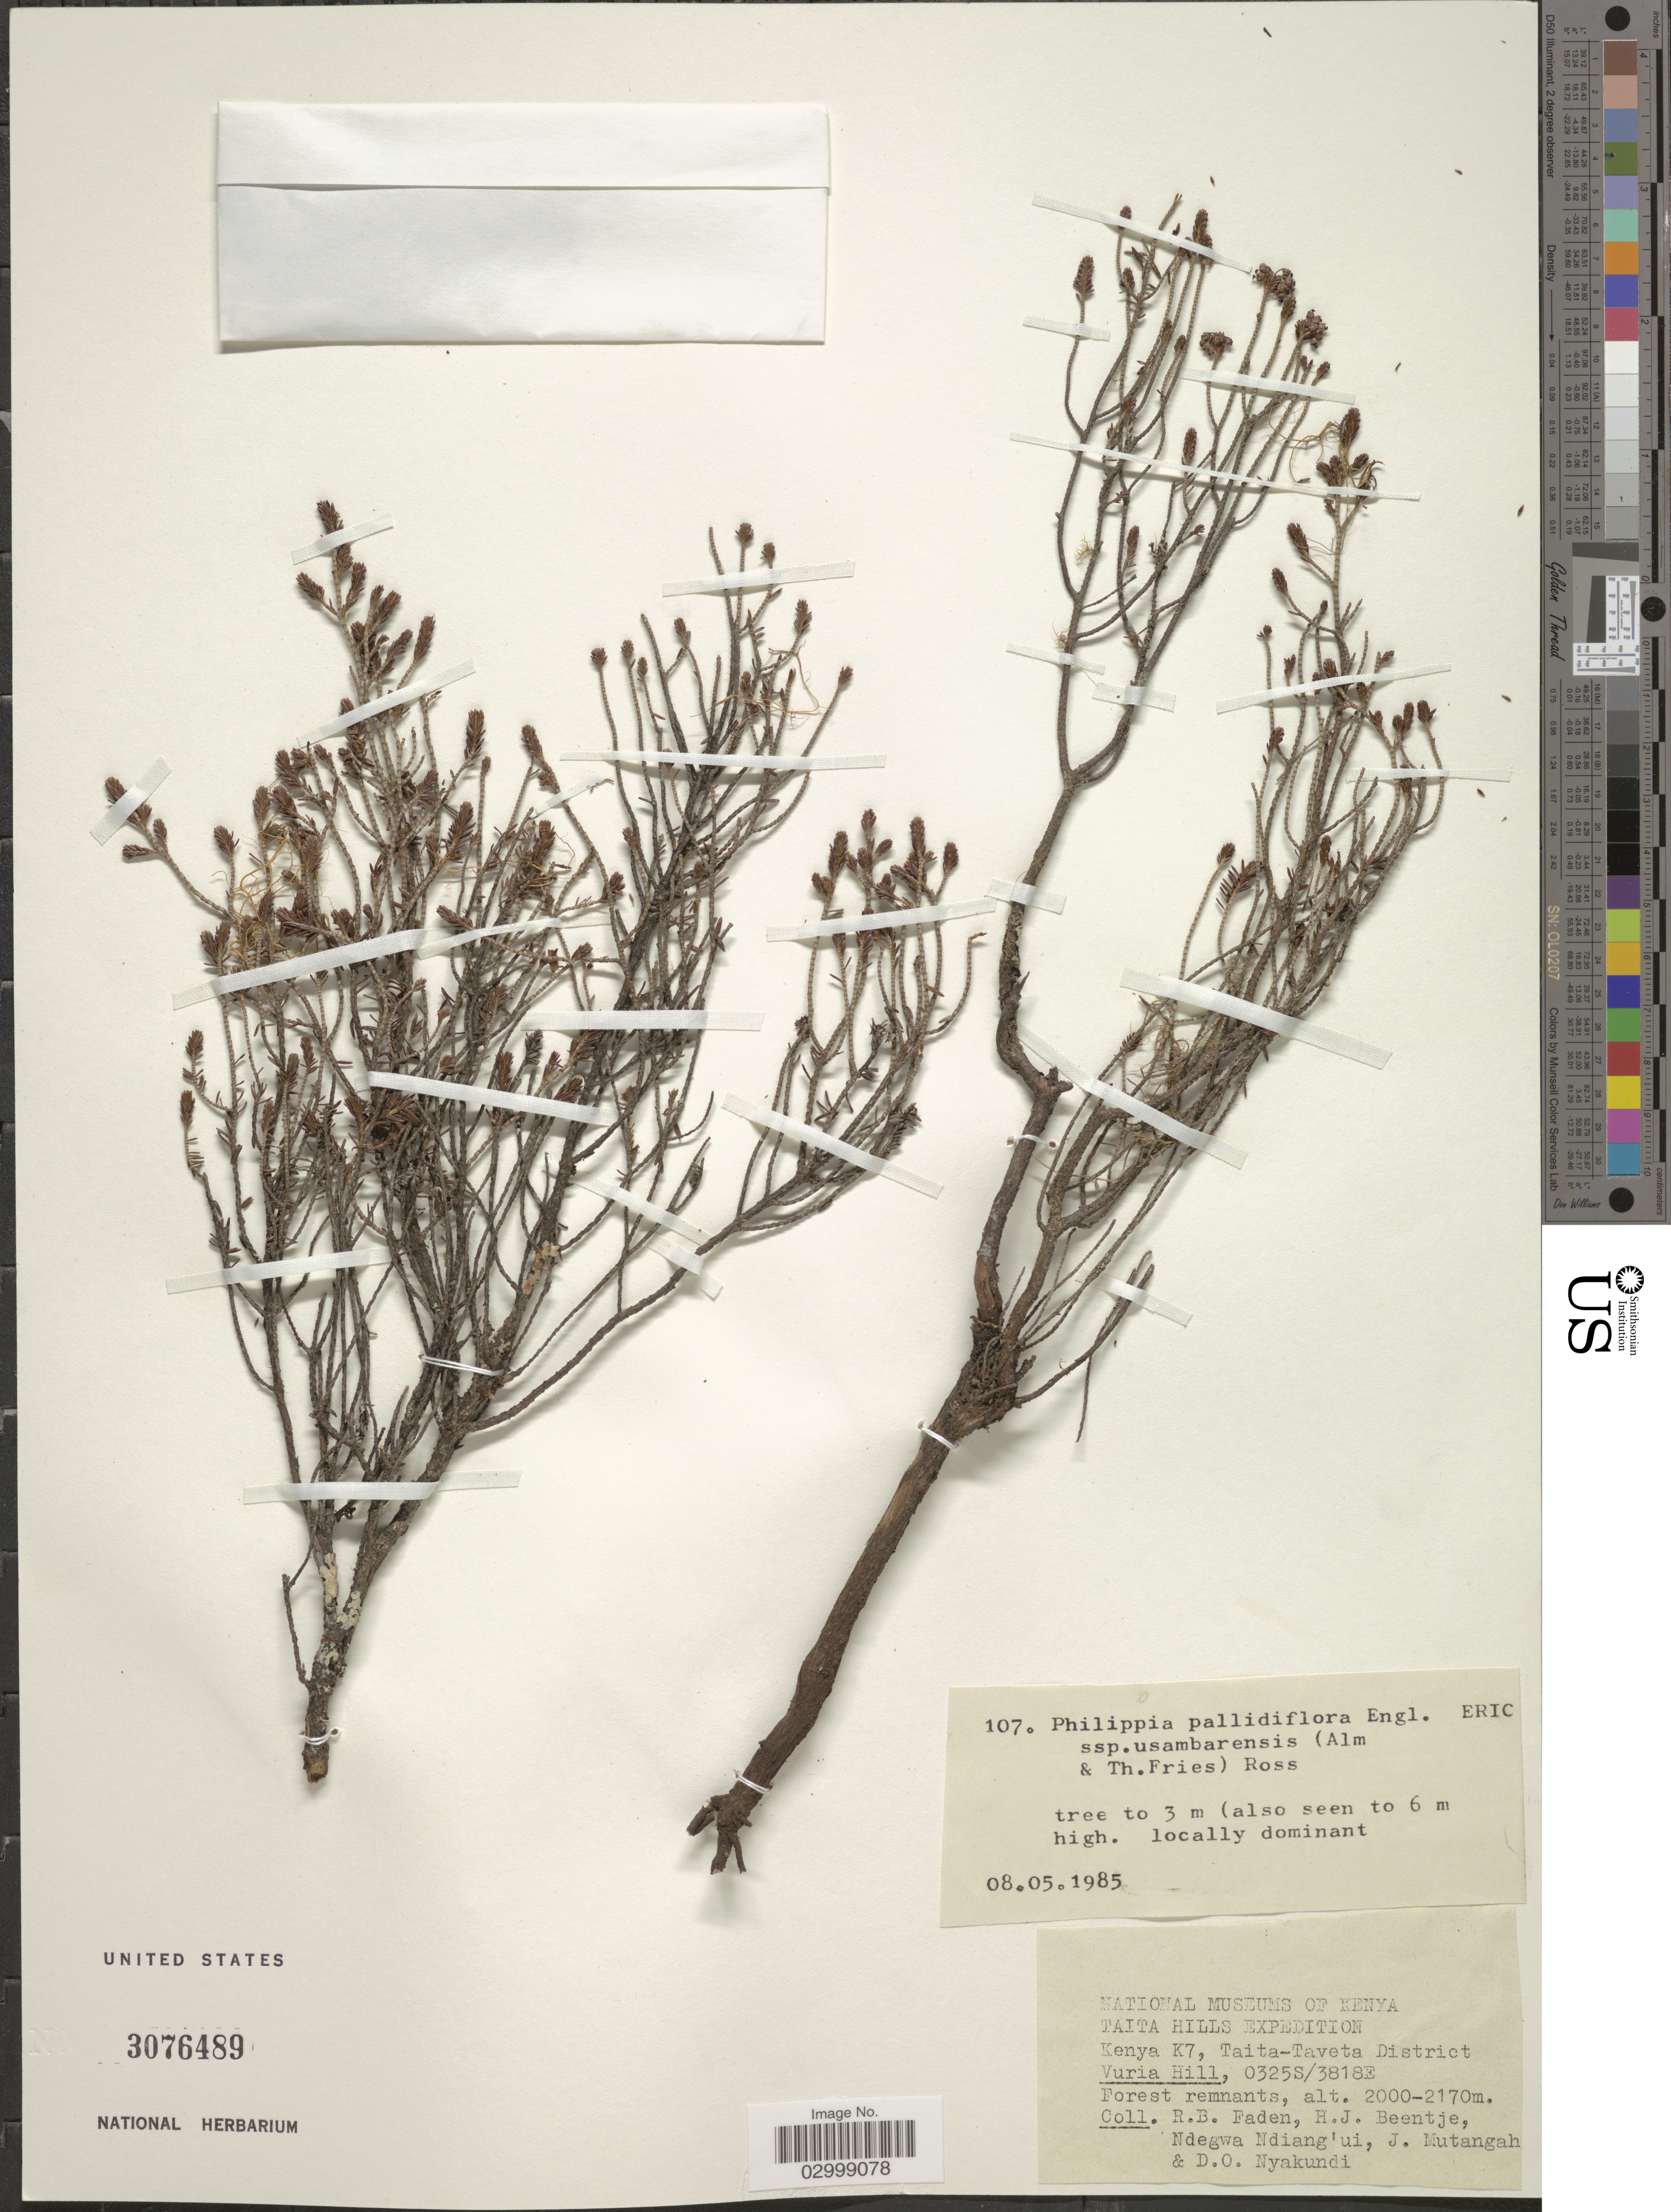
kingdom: Plantae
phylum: Tracheophyta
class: Magnoliopsida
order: Ericales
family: Ericaceae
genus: Philippia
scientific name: Philippia pallidiflora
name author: Engl.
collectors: R. B. Faden, H. J. Beentje, Ndegwa Ndiang'ui, J. Mutangah & D. Nyakundi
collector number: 107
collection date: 1985-05-08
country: Kenya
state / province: Taita Taveta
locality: Taita Hills, Kenya K7, Taita-Taveta District, Vuria Hill.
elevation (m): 2000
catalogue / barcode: US 3076489